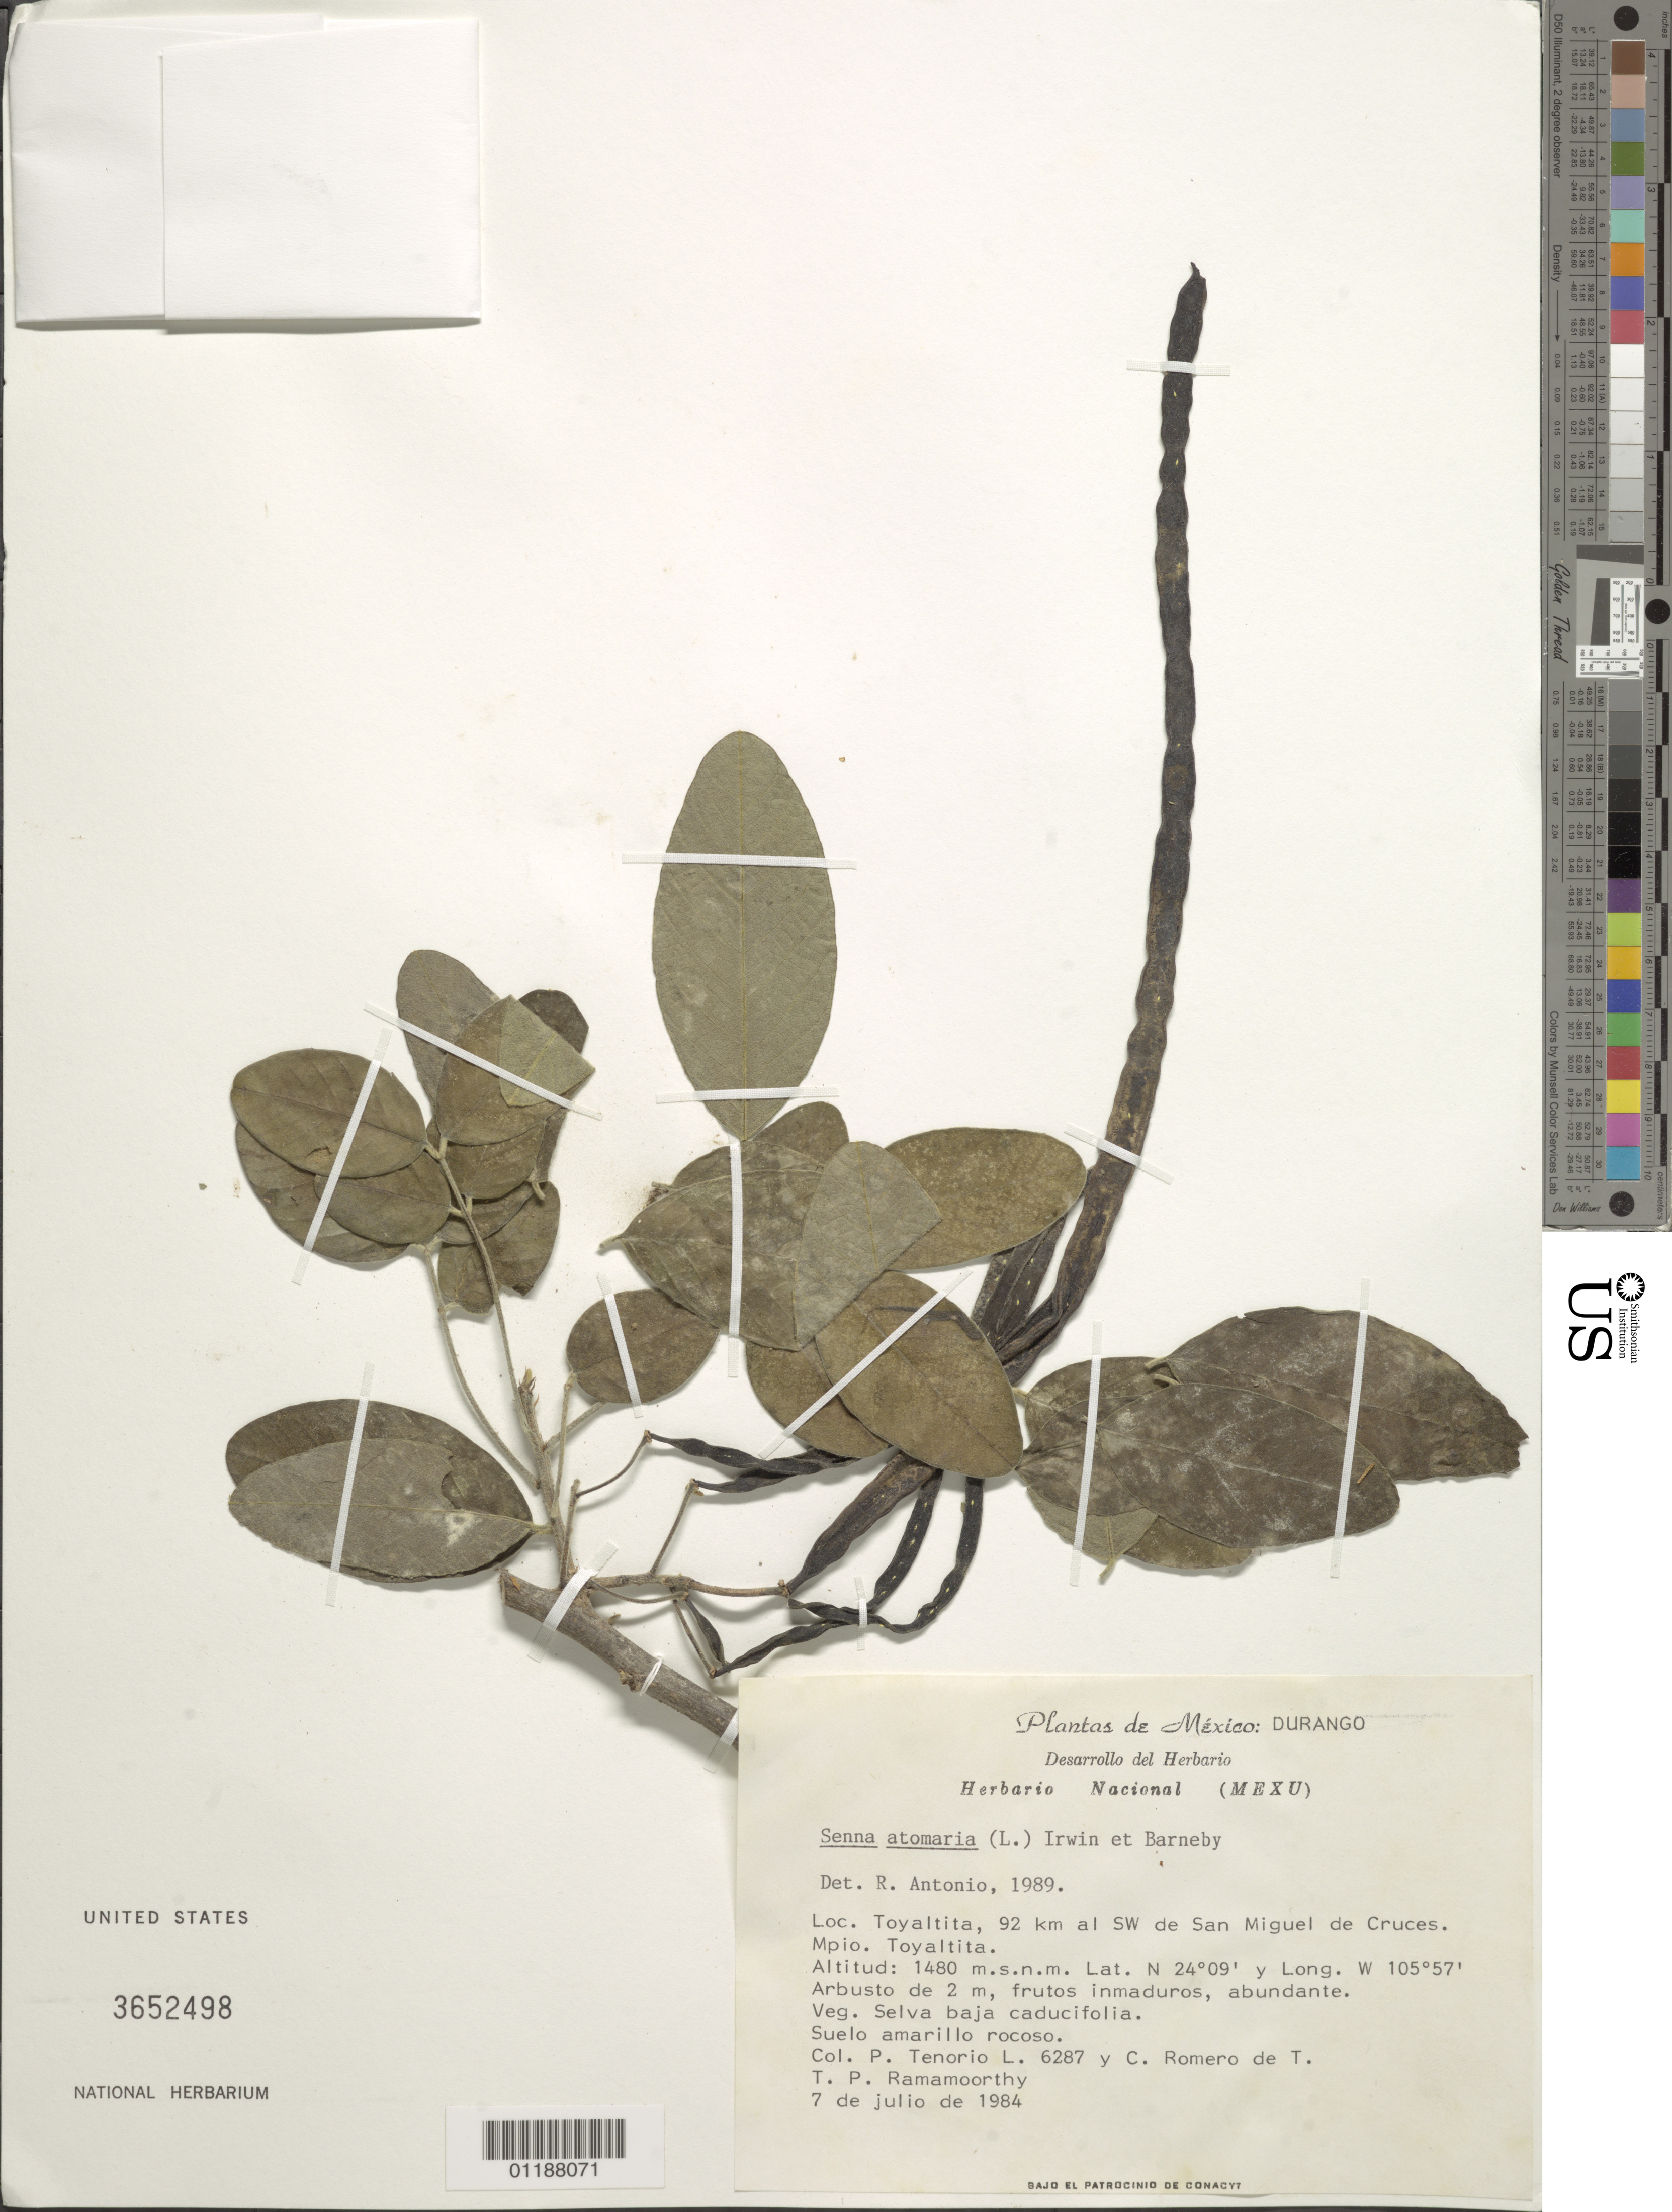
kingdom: Plantae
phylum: Tracheophyta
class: Magnoliopsida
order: Fabales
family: Fabaceae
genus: Senna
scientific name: Senna atomaria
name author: (L.) H.S. Irwin & Barneby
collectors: P. Tenorio L., C. Romero & T. P. Ramamoorthy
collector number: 6287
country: Mexico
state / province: Durango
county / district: Toyaltita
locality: SW de San Miguel de Cruces.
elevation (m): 1480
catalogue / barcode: US 3652498